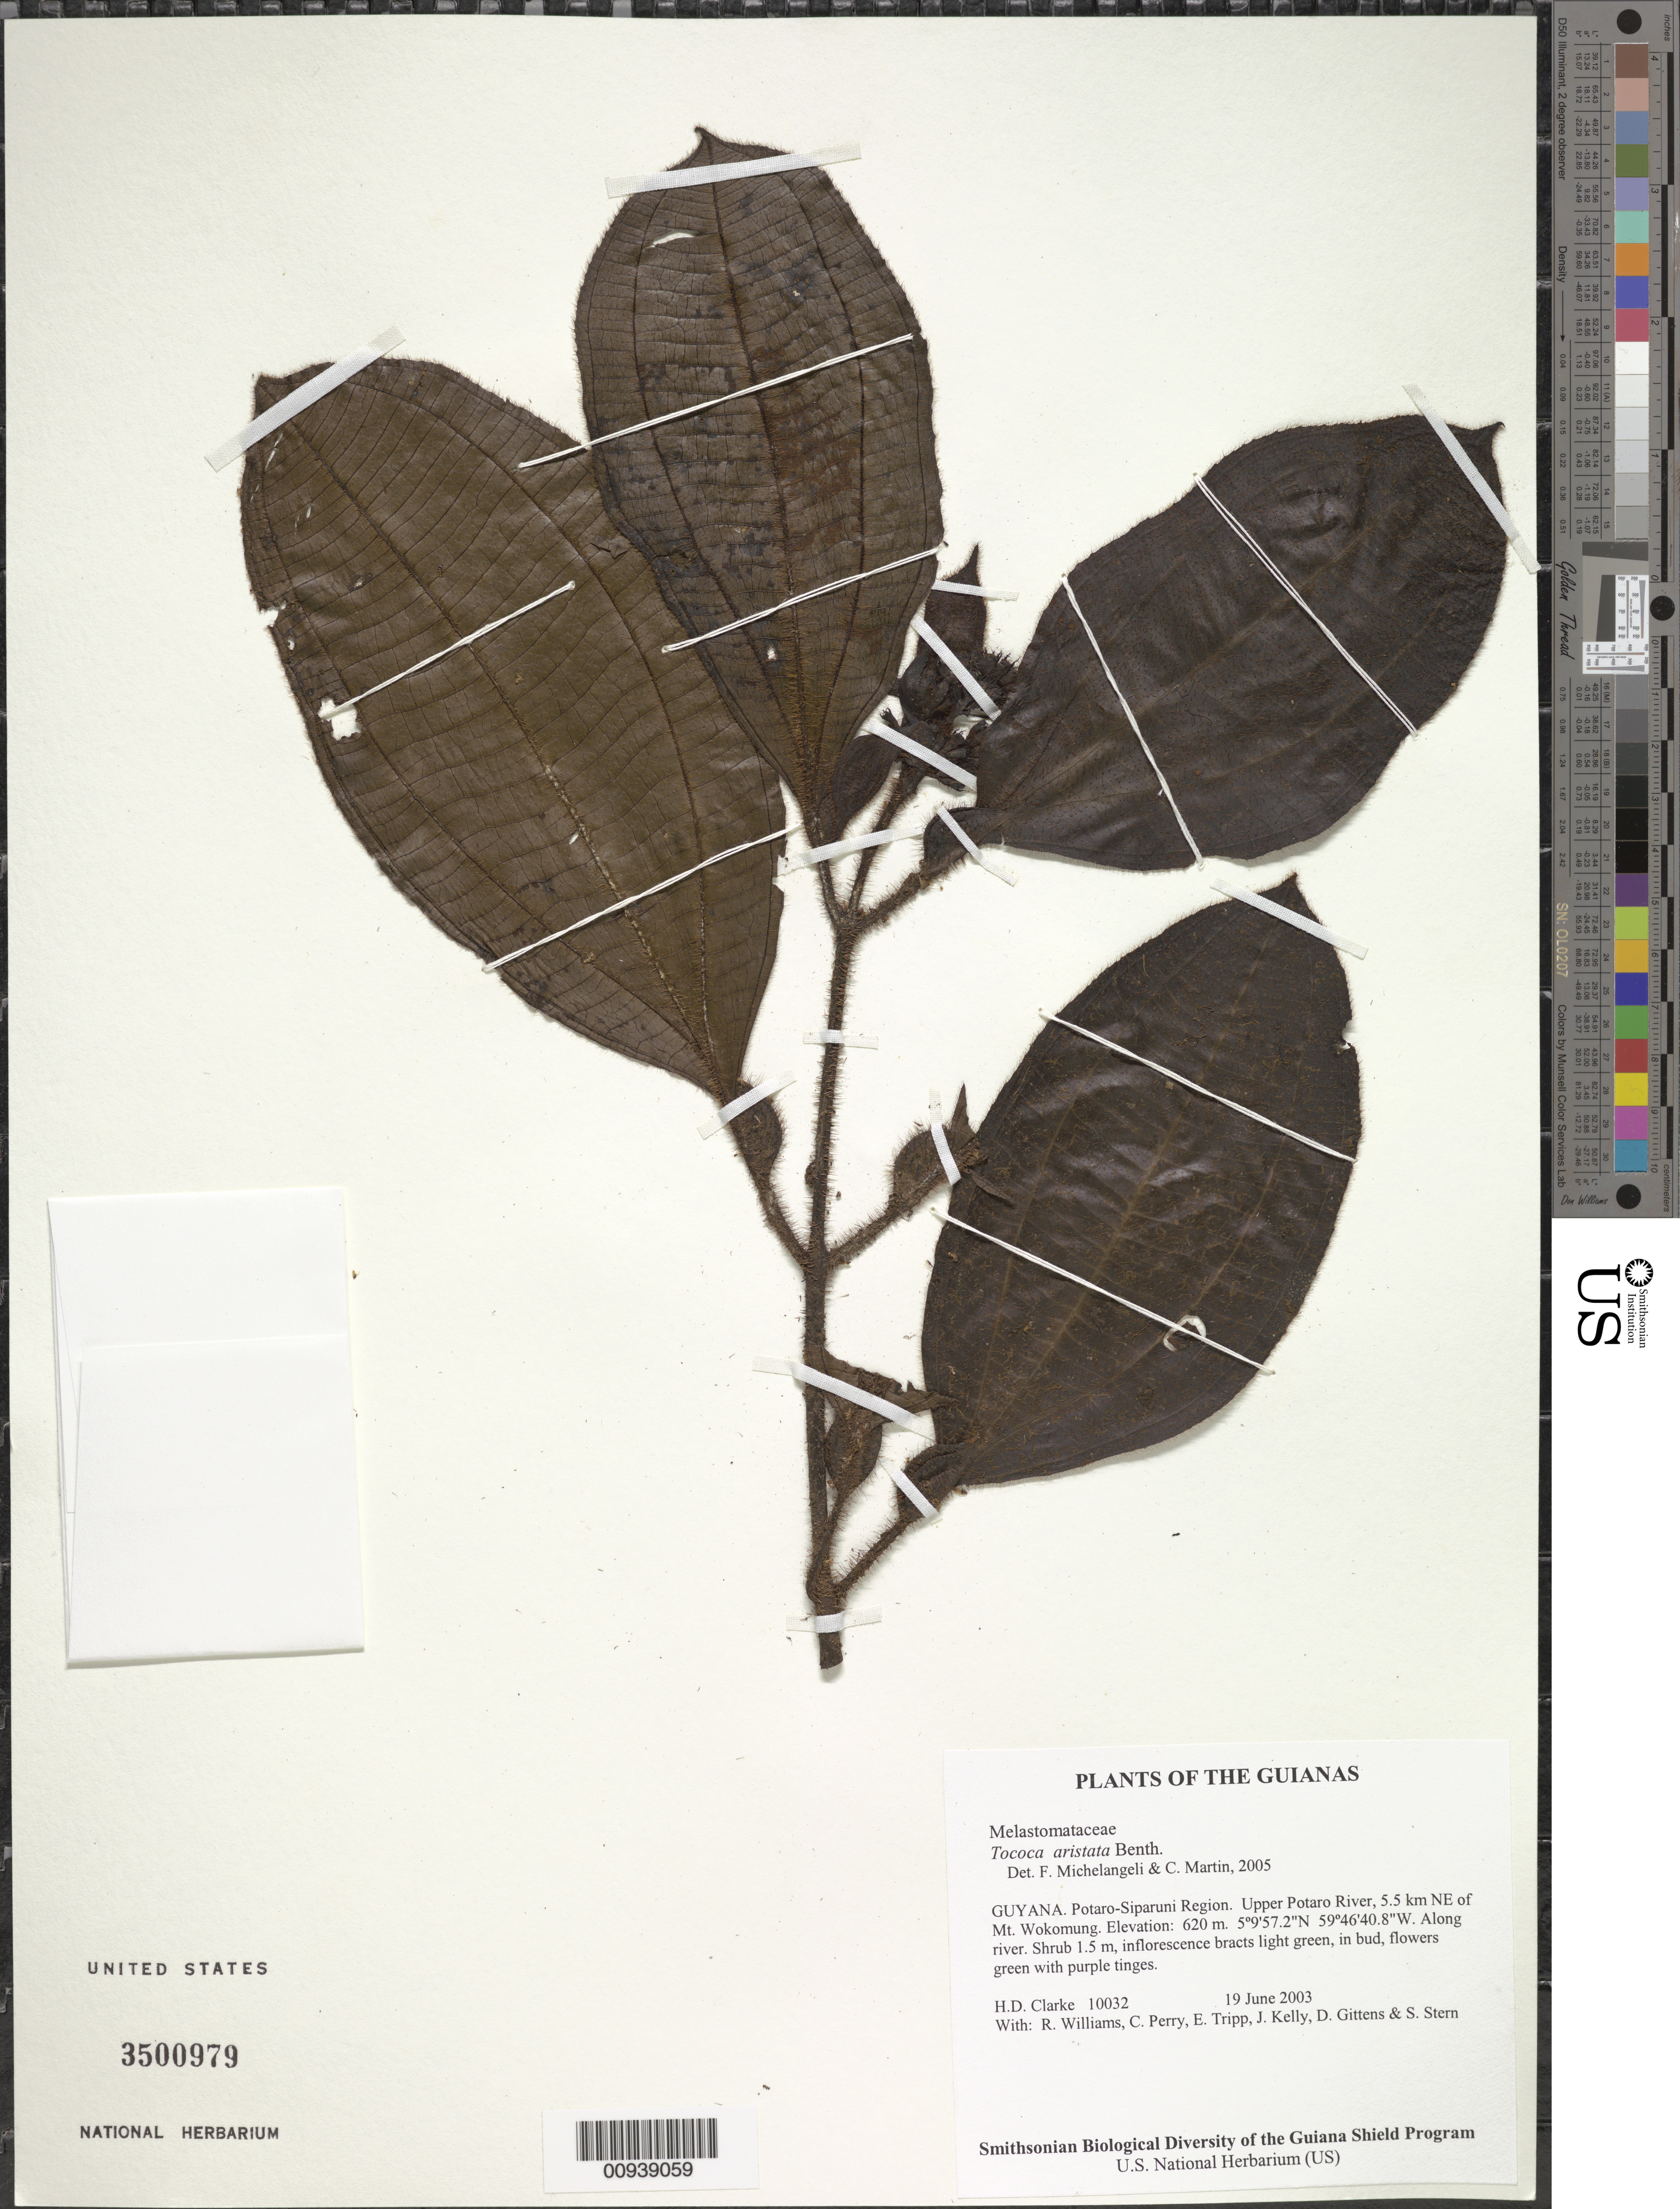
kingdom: Plantae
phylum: Tracheophyta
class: Magnoliopsida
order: Myrtales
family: Melastomataceae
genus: Tococa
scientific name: Tococa aristata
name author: Benth.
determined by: Michelangeli, F. A.; Martin, C.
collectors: H. D. Clarke, R. Williams, C. Perry, E. Tripp, J. Kelly, D. Gittens & S. R. Stern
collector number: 10032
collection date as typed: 19 June 2003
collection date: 2003-06-19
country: Guyana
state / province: Potaro-Siparuni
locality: Upper Potaro River, 5.5 km NE of Mt. Wokomung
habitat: Along river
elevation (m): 620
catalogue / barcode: US 3500979